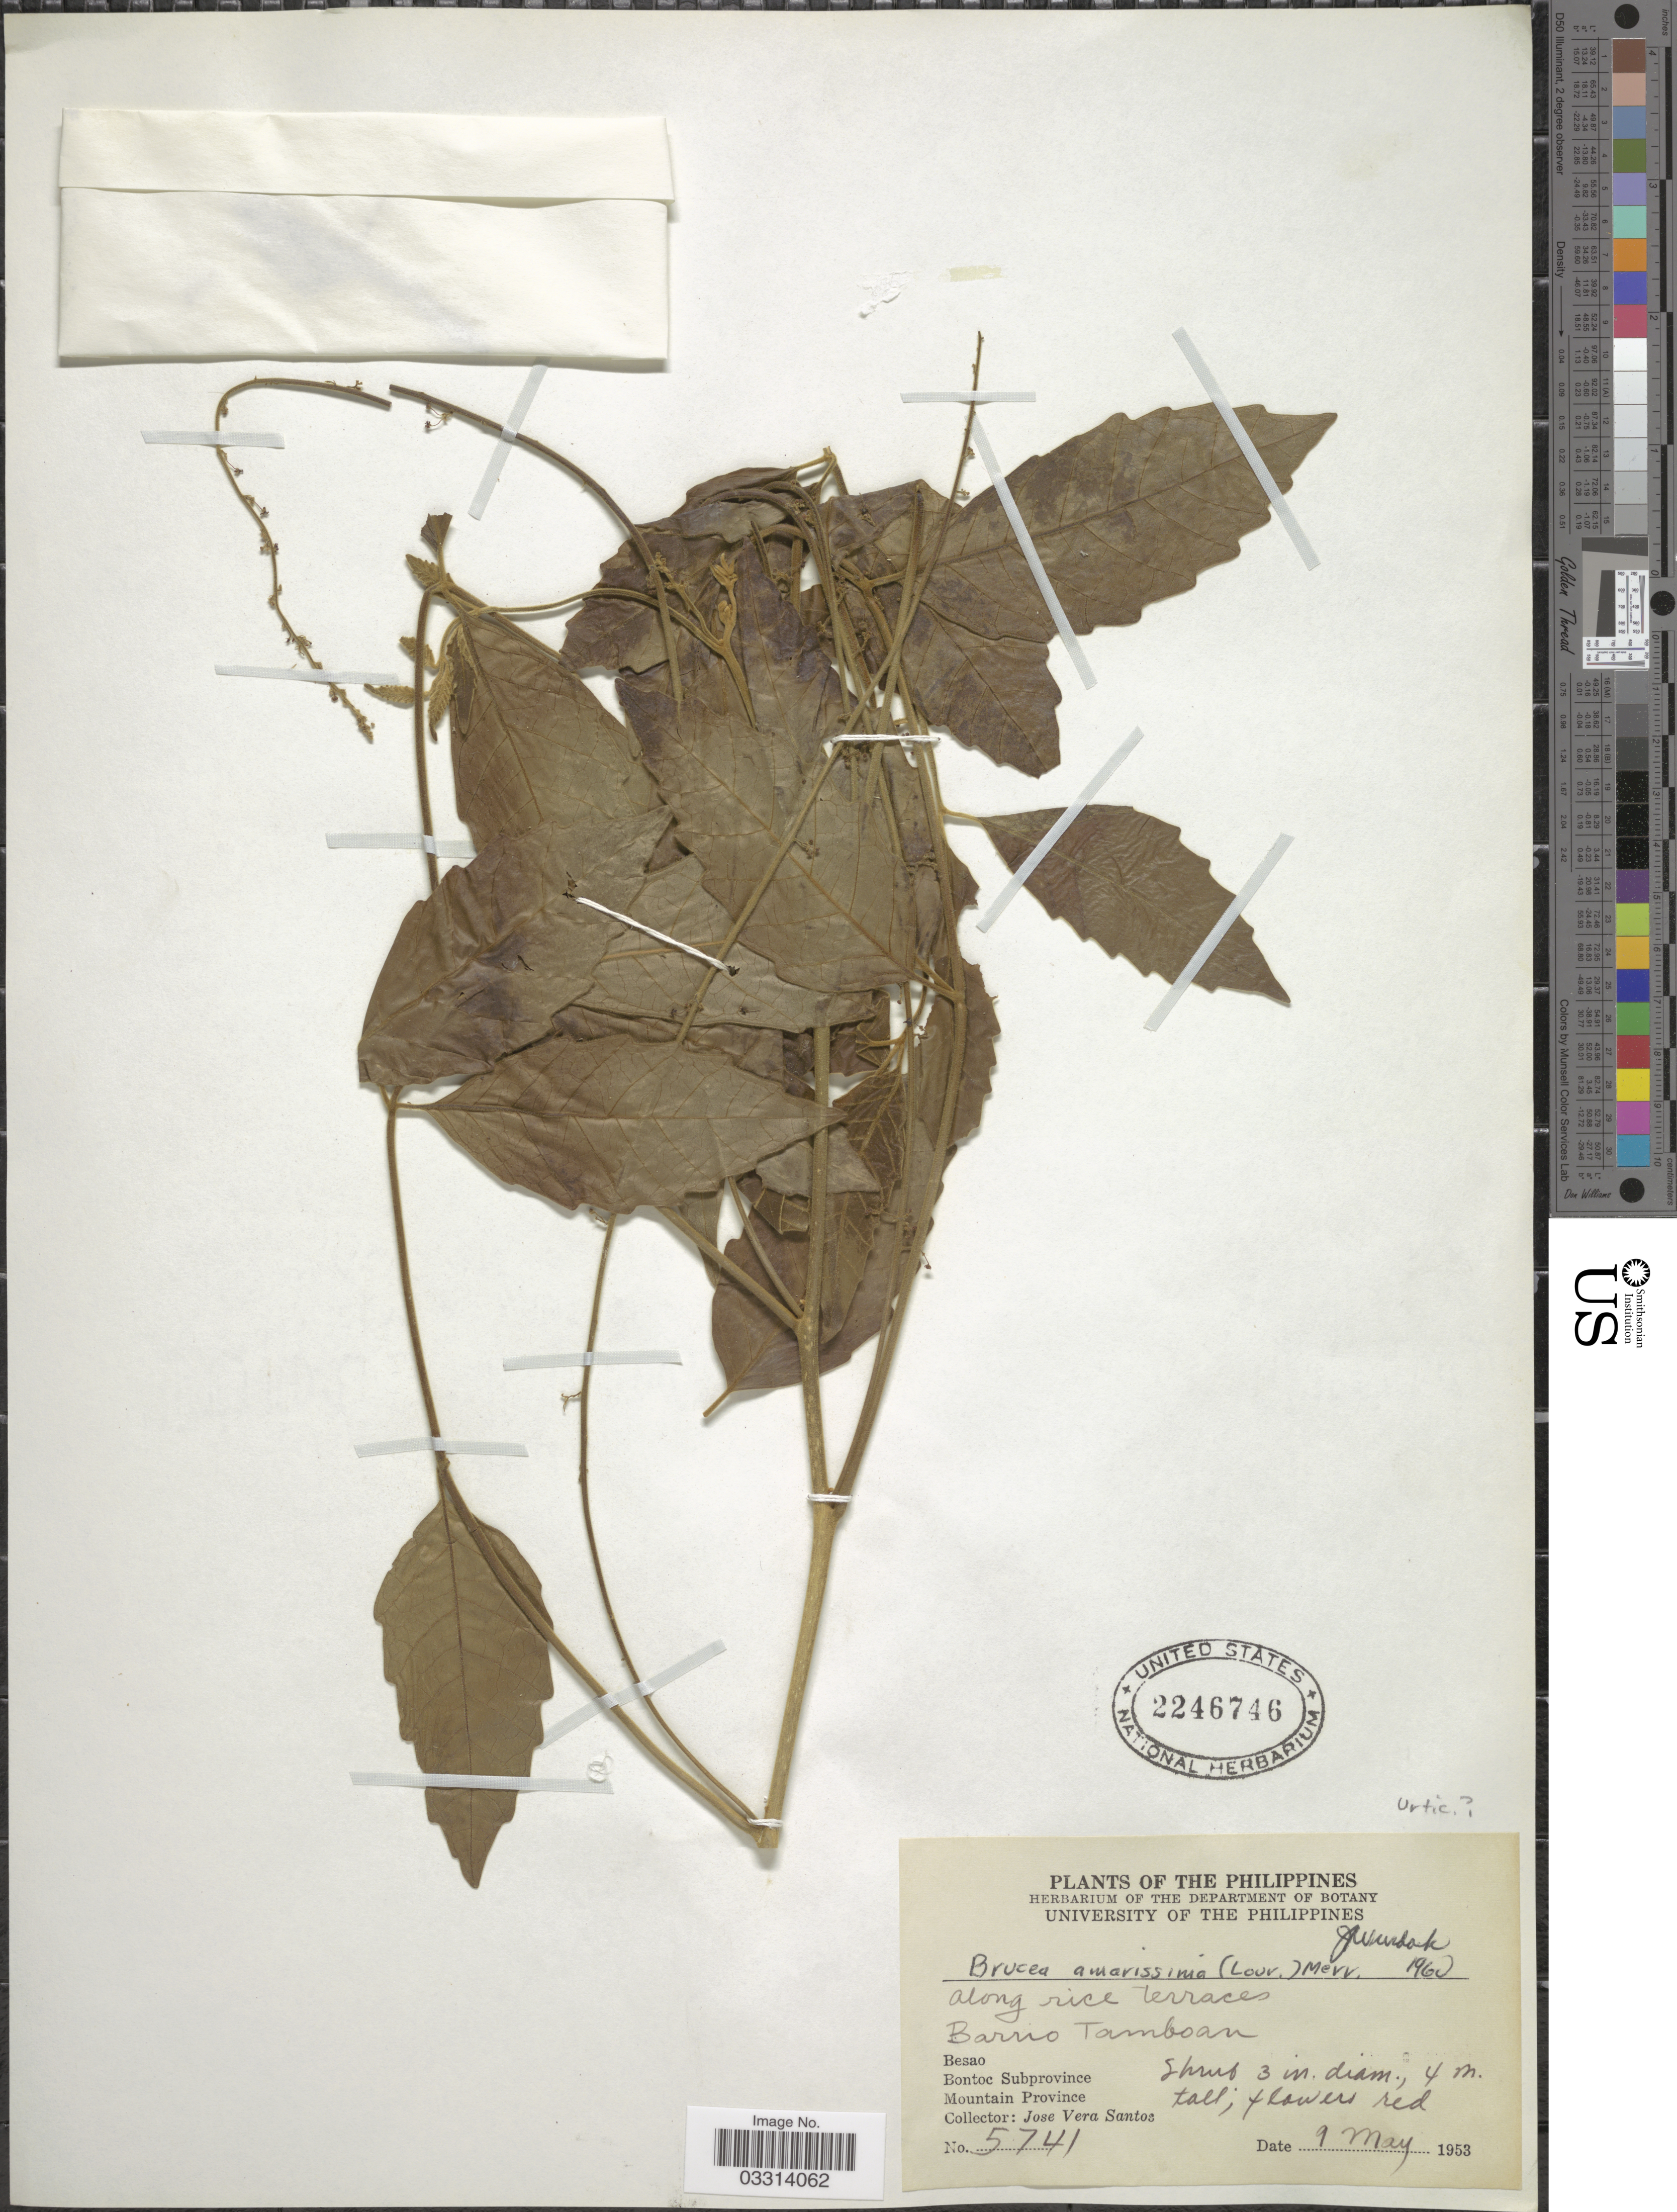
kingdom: Plantae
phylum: Tracheophyta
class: Magnoliopsida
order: Sapindales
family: Simaroubaceae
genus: Brucea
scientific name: Brucea javanica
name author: (L.) Merr.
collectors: J. V. Santos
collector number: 5741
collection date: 1953-05-09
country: Philippines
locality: Barrio Tamboan. Besao. Bontoc Subprovince. Mountain Province.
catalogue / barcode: US 2246746